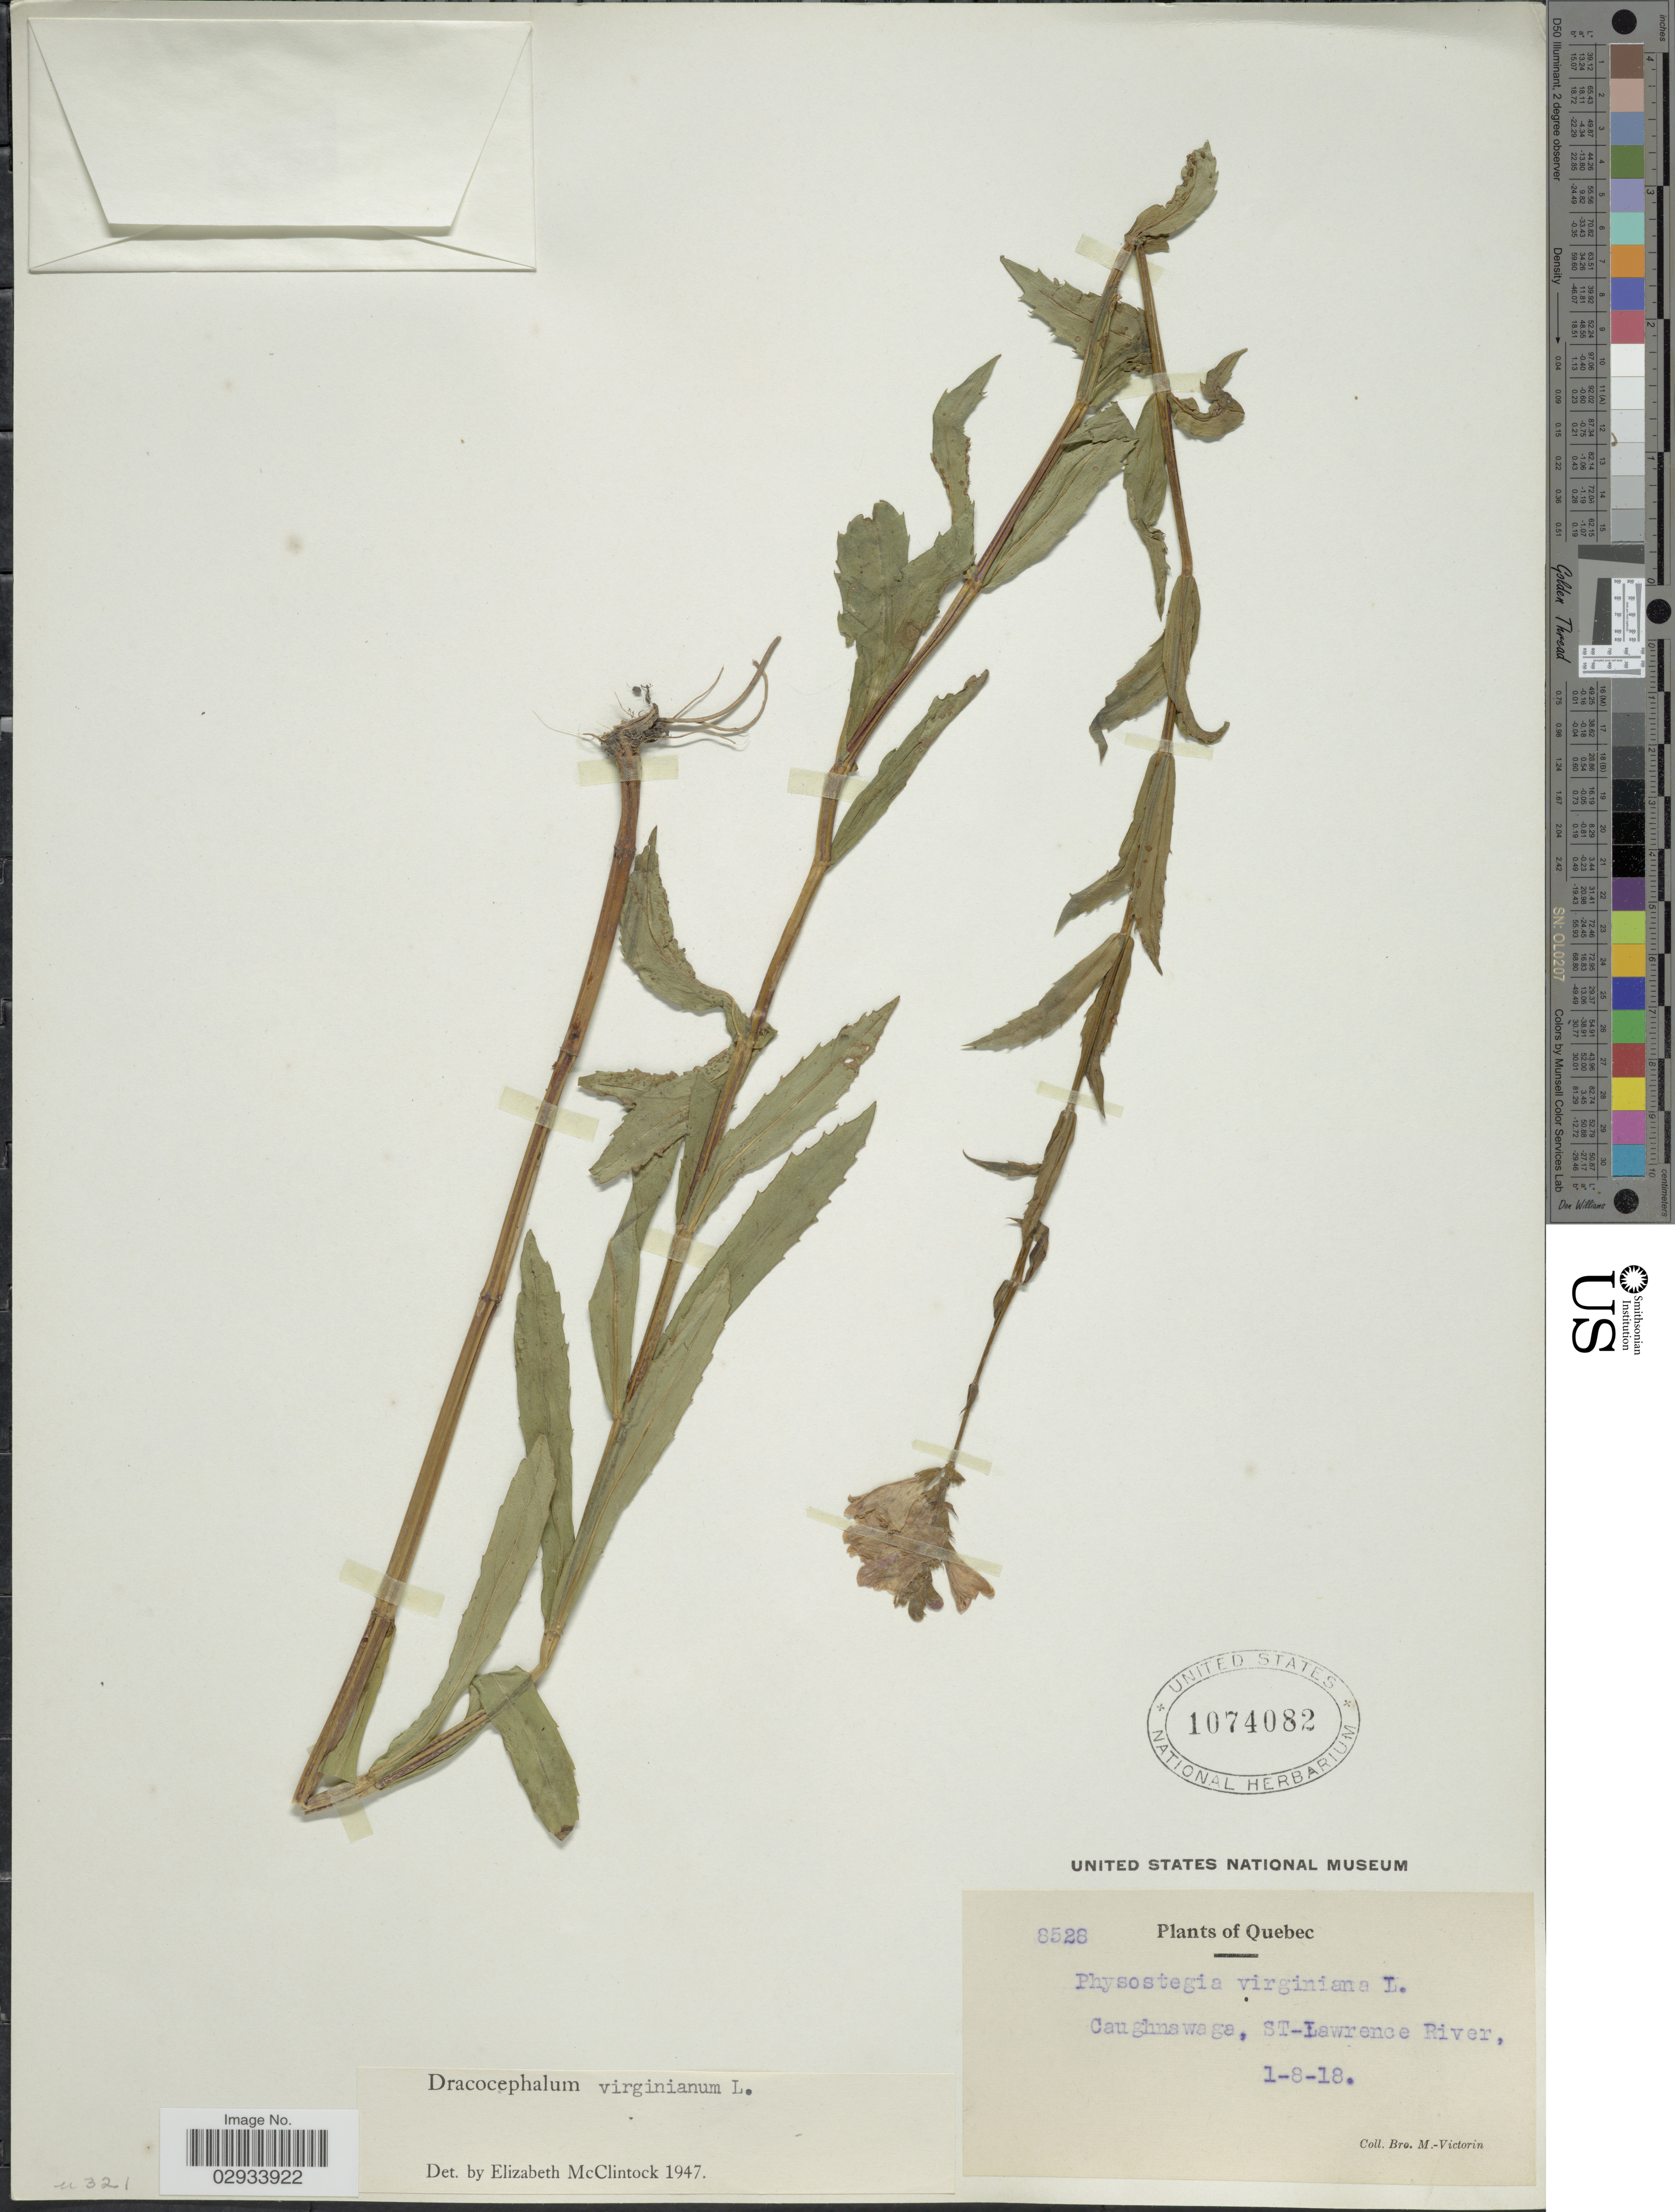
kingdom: Plantae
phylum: Tracheophyta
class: Magnoliopsida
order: Lamiales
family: Lamiaceae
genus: Physostegia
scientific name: Physostegia virginiana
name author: (L.) Benth.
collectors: Fr. Marie-Victorin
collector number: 8528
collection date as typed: Transcribed d/m/y: 1/8/18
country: Canada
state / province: Quebec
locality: Caughnawaga, St-Lawrence River.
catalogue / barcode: US 1074082